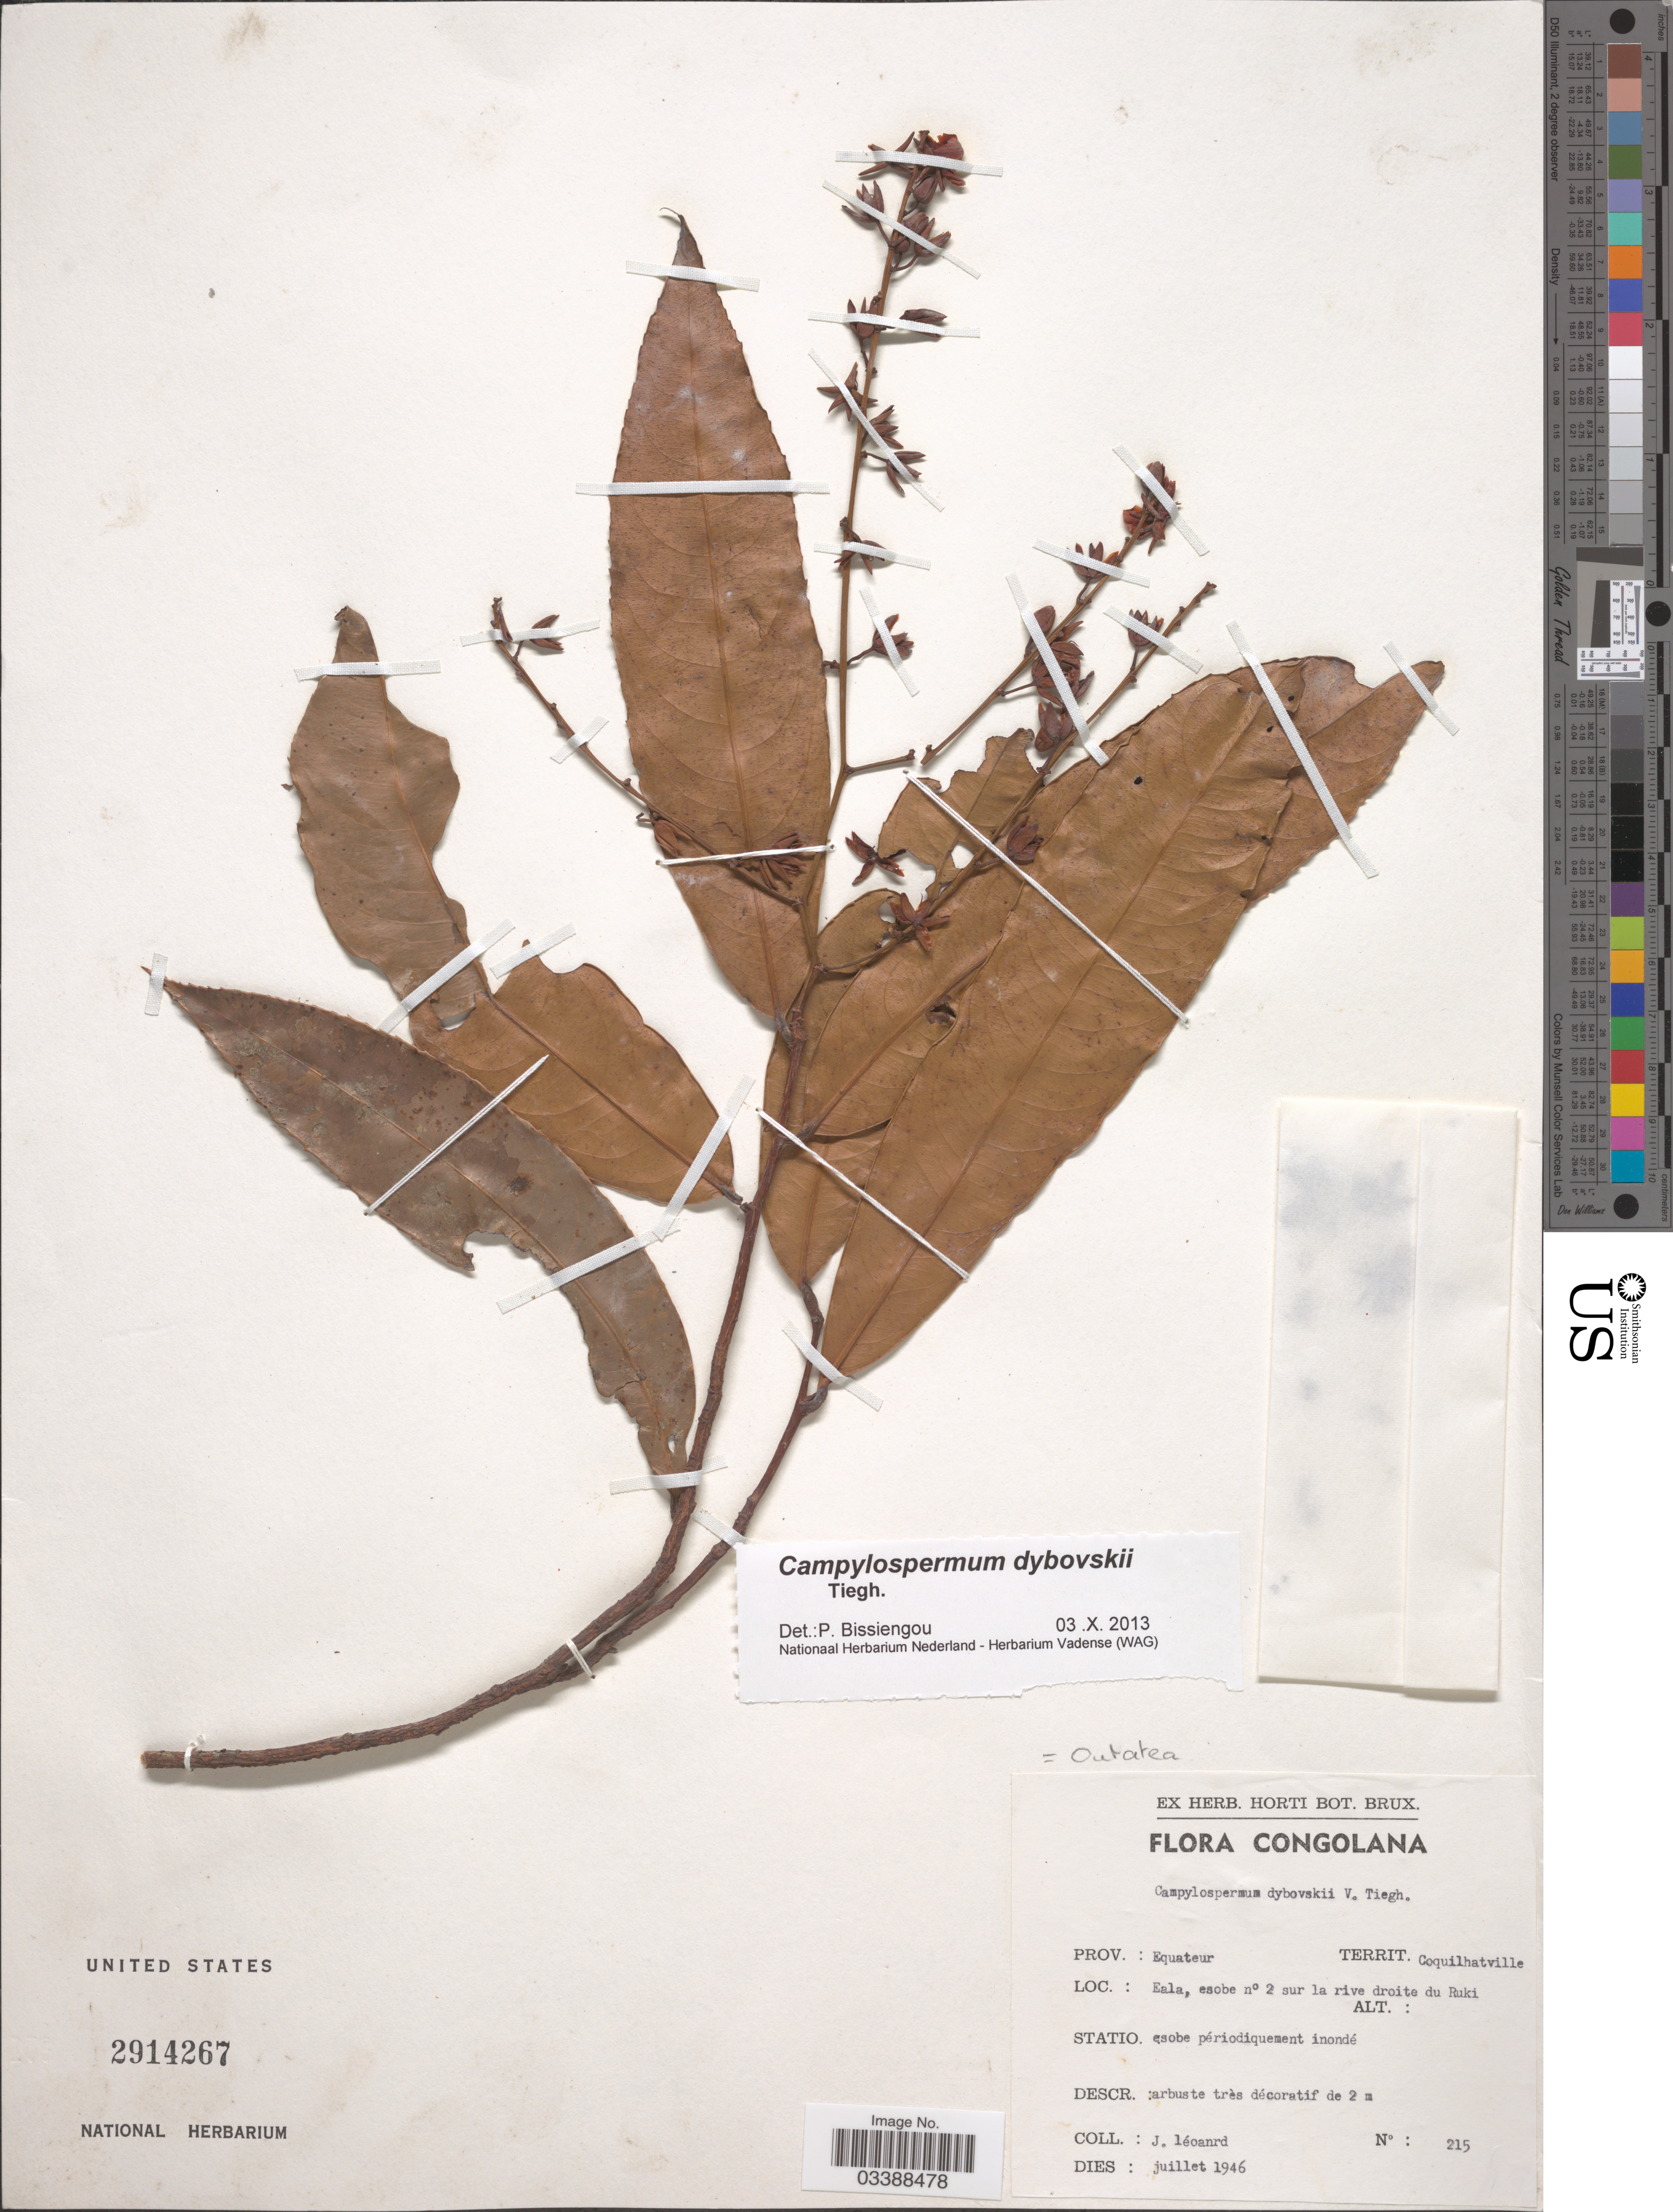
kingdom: Plantae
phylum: Tracheophyta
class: Magnoliopsida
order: Malpighiales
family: Ochnaceae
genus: Campylospermum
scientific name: Campylospermum dybovskii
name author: Van Tieghem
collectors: J. Leonard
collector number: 215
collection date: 1946-07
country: Congo, Democratic Republic of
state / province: Equateur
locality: Congolana. Territ.: Coquilhatville. Eala, esobo n°2 sur la rive droite du Ruki.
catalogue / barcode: US 2914267